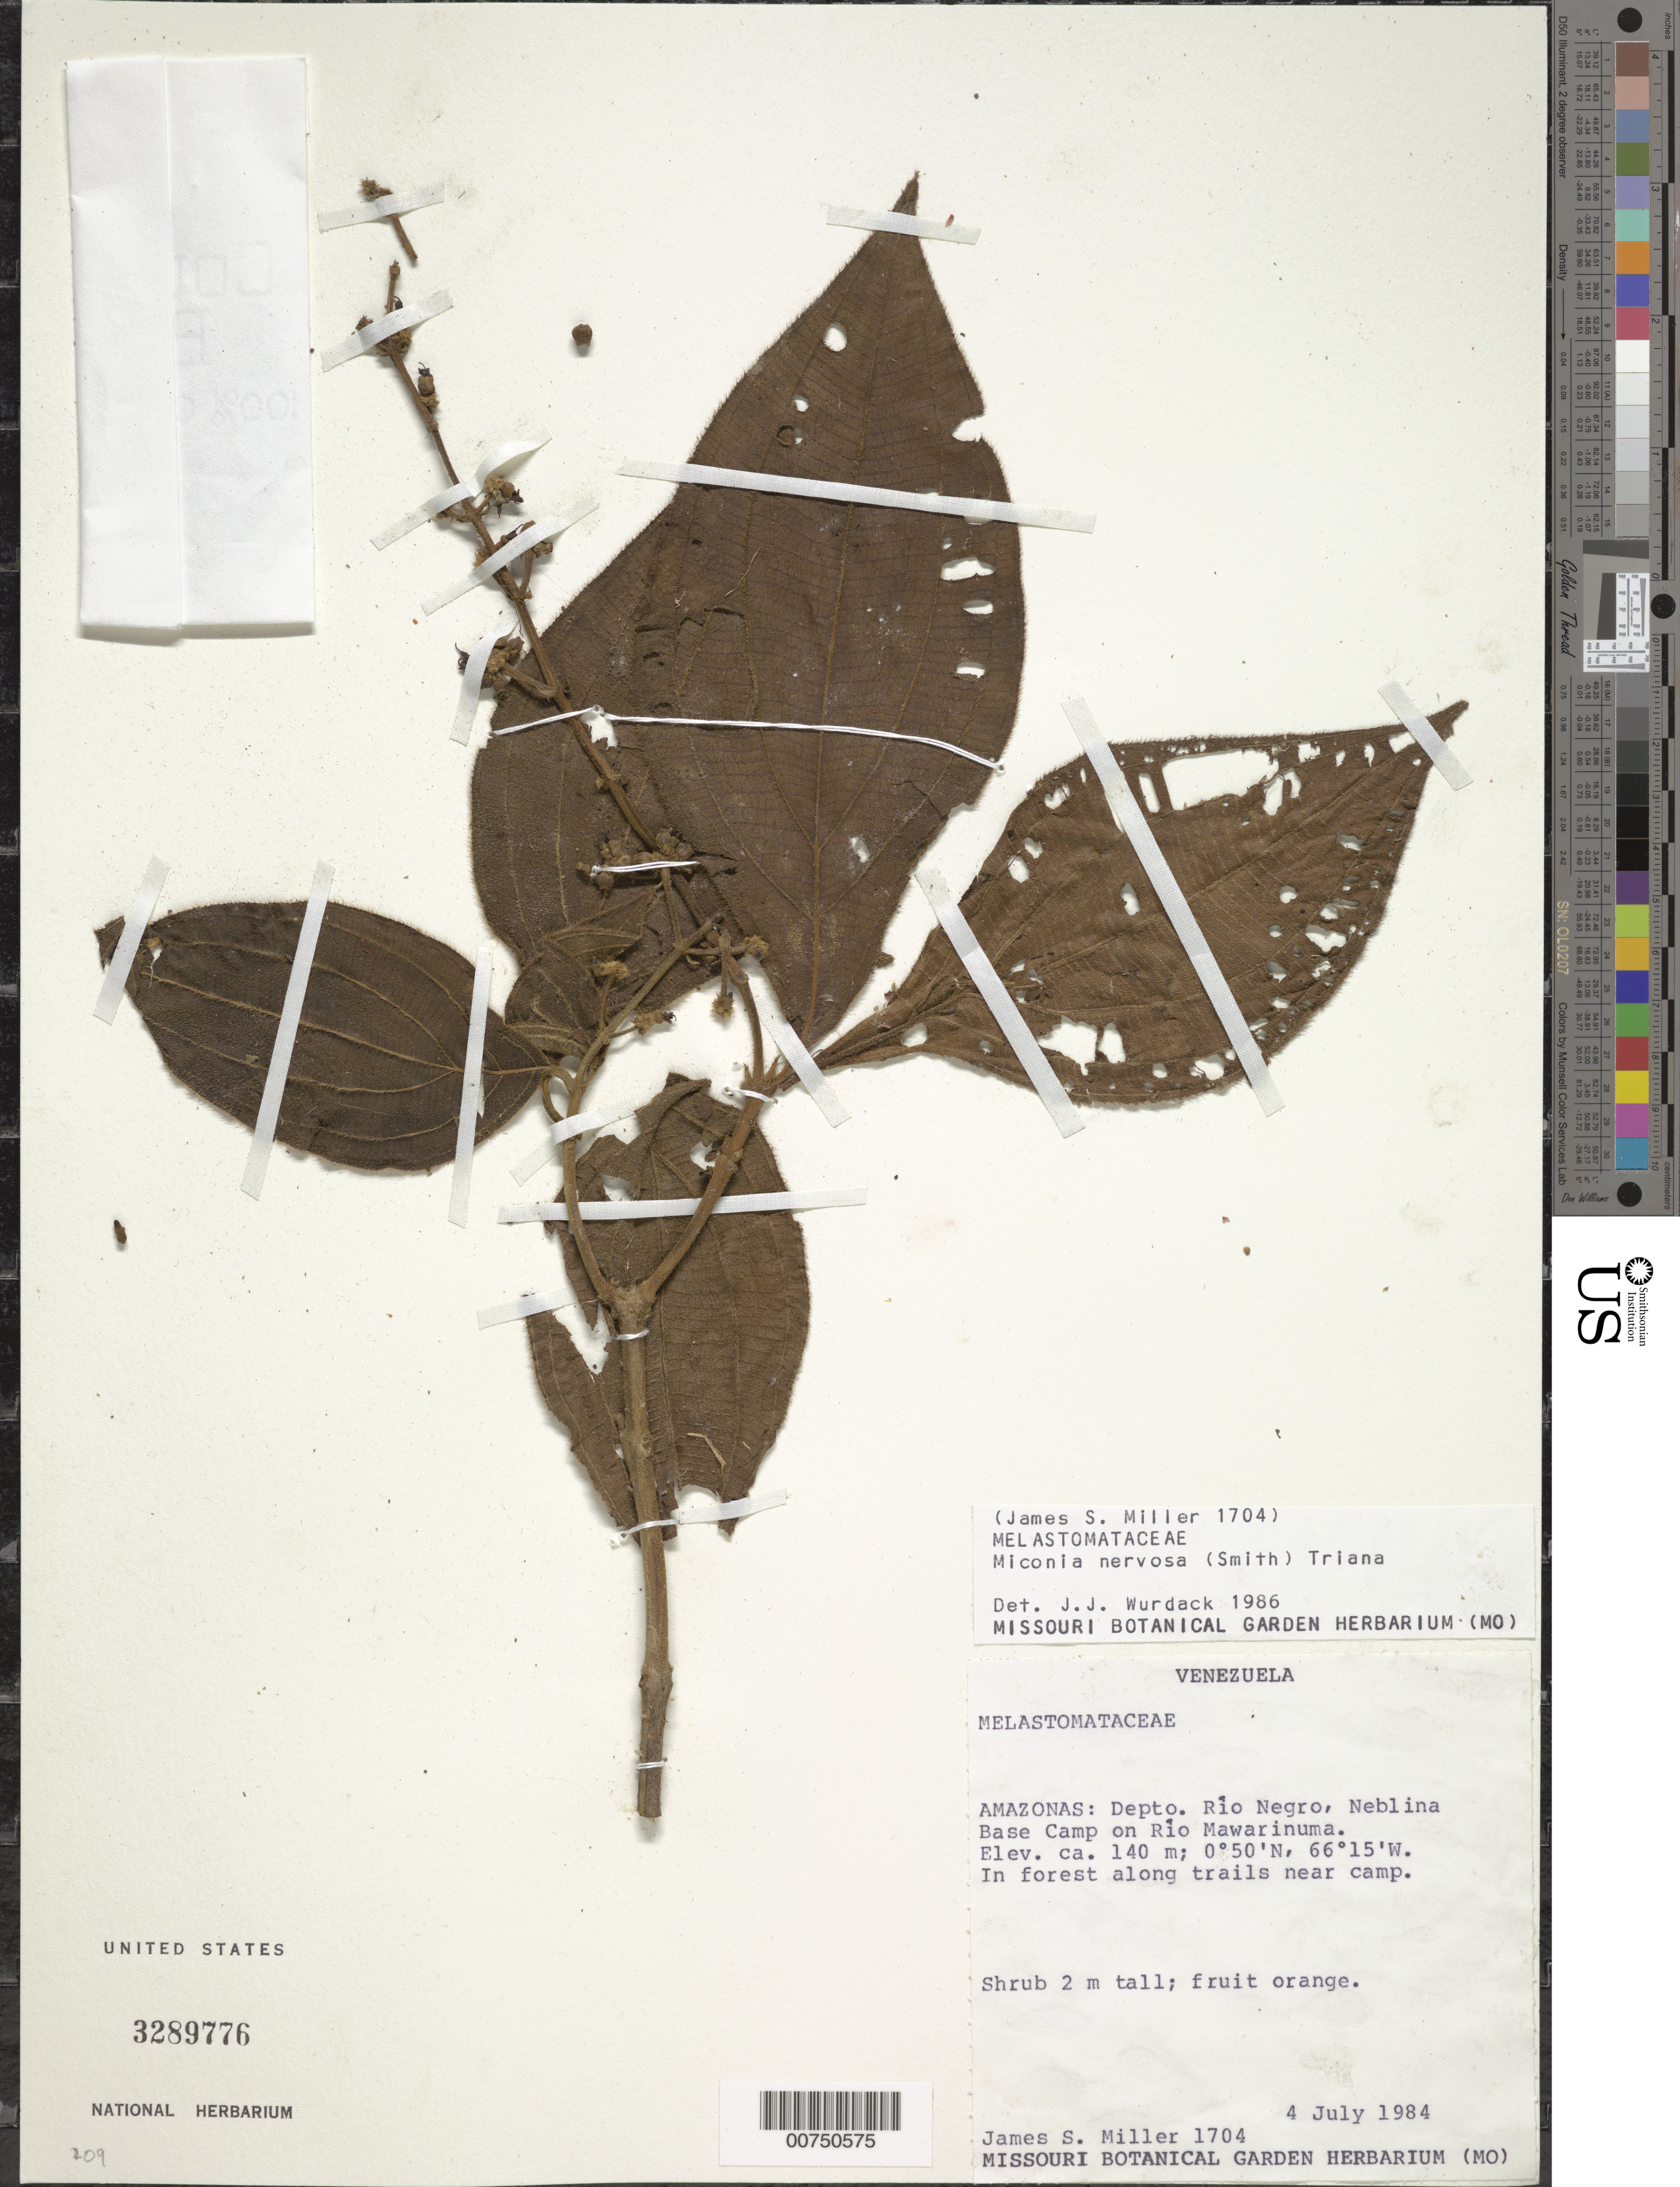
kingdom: Plantae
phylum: Tracheophyta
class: Magnoliopsida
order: Myrtales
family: Melastomataceae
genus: Miconia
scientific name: Miconia nervosa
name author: (Sm.) Triana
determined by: Wurdack, John J., (US), US (UNITED STATES)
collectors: J. S. Miller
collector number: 1704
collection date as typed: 4-Jul-84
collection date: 1984-07-04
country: Venezuela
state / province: Amazonas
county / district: Río Negro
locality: Neblina Base Camp on Río Mawarinuma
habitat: Forest along trails near camp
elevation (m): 140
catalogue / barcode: US 3289776